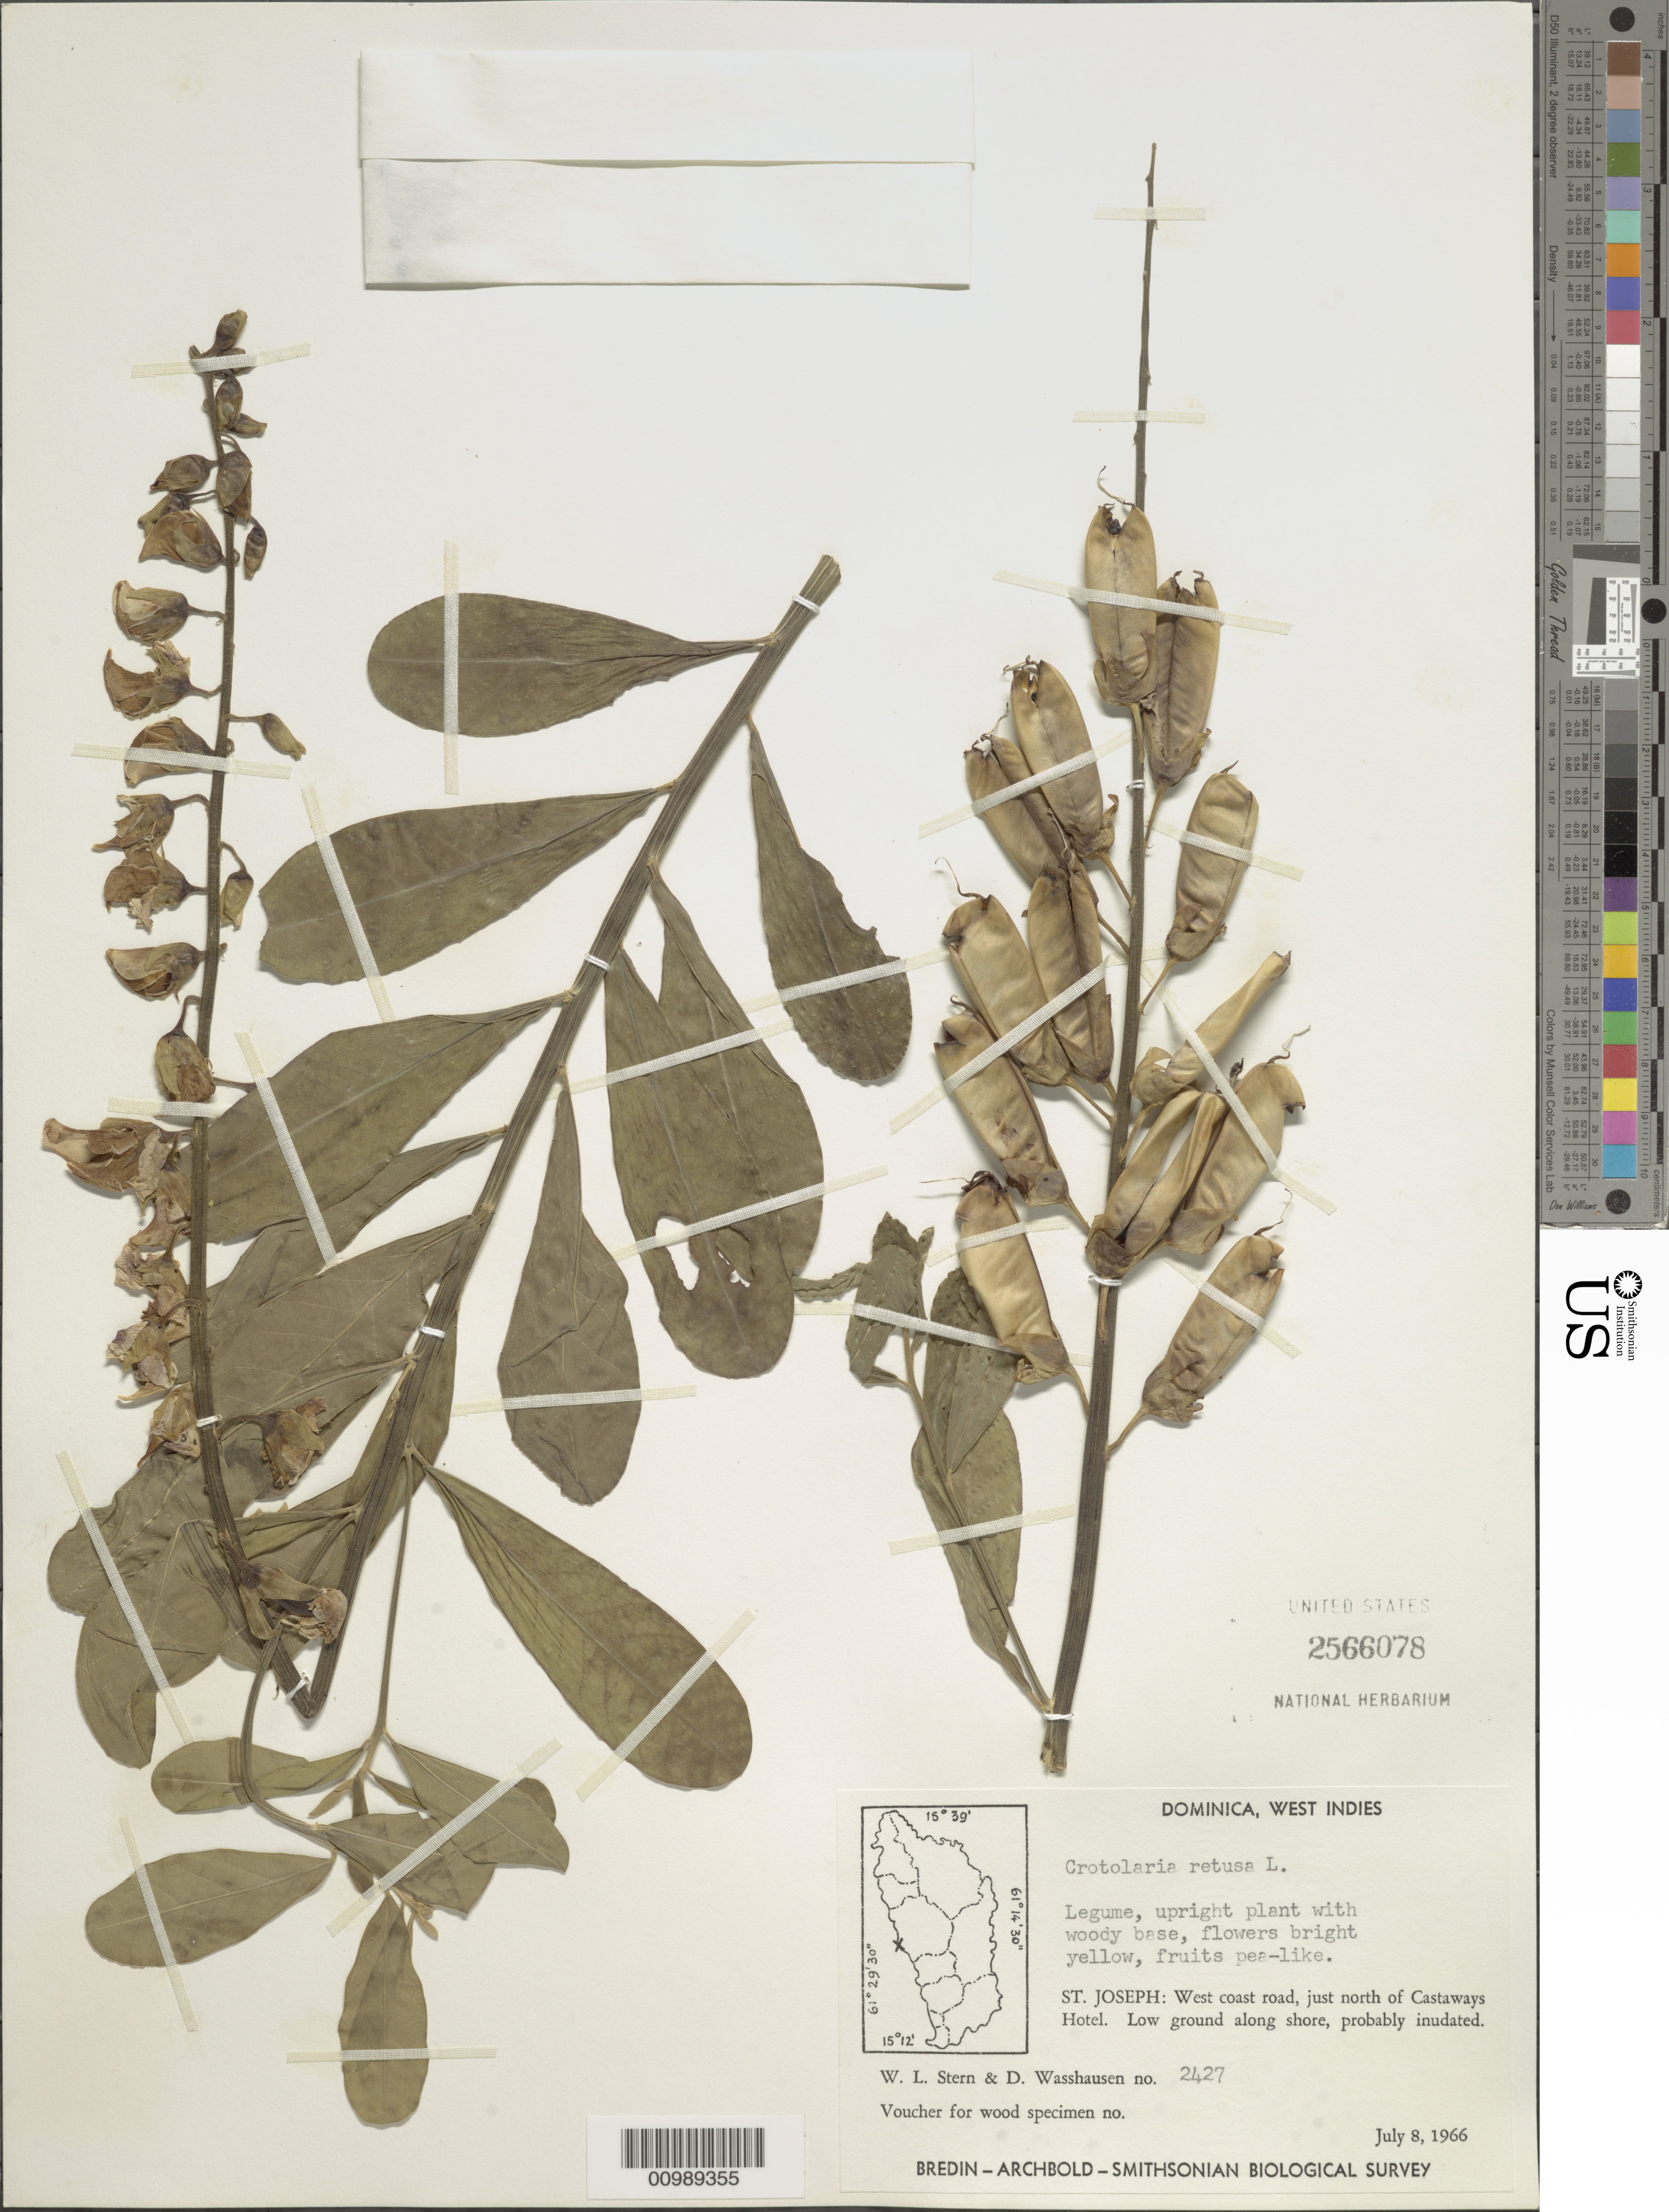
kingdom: Plantae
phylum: Tracheophyta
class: Magnoliopsida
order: Fabales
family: Fabaceae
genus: Crotalaria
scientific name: Crotalaria retusa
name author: L.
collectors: W. L. Stern & D. C. Wasshausen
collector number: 2727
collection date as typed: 08 Jul 1966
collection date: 1966-07-08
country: Dominica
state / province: St. Joseph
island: Dominica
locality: W coast road, just N of Castaways Hotel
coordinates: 0 N, 0 E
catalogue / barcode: US 2566078